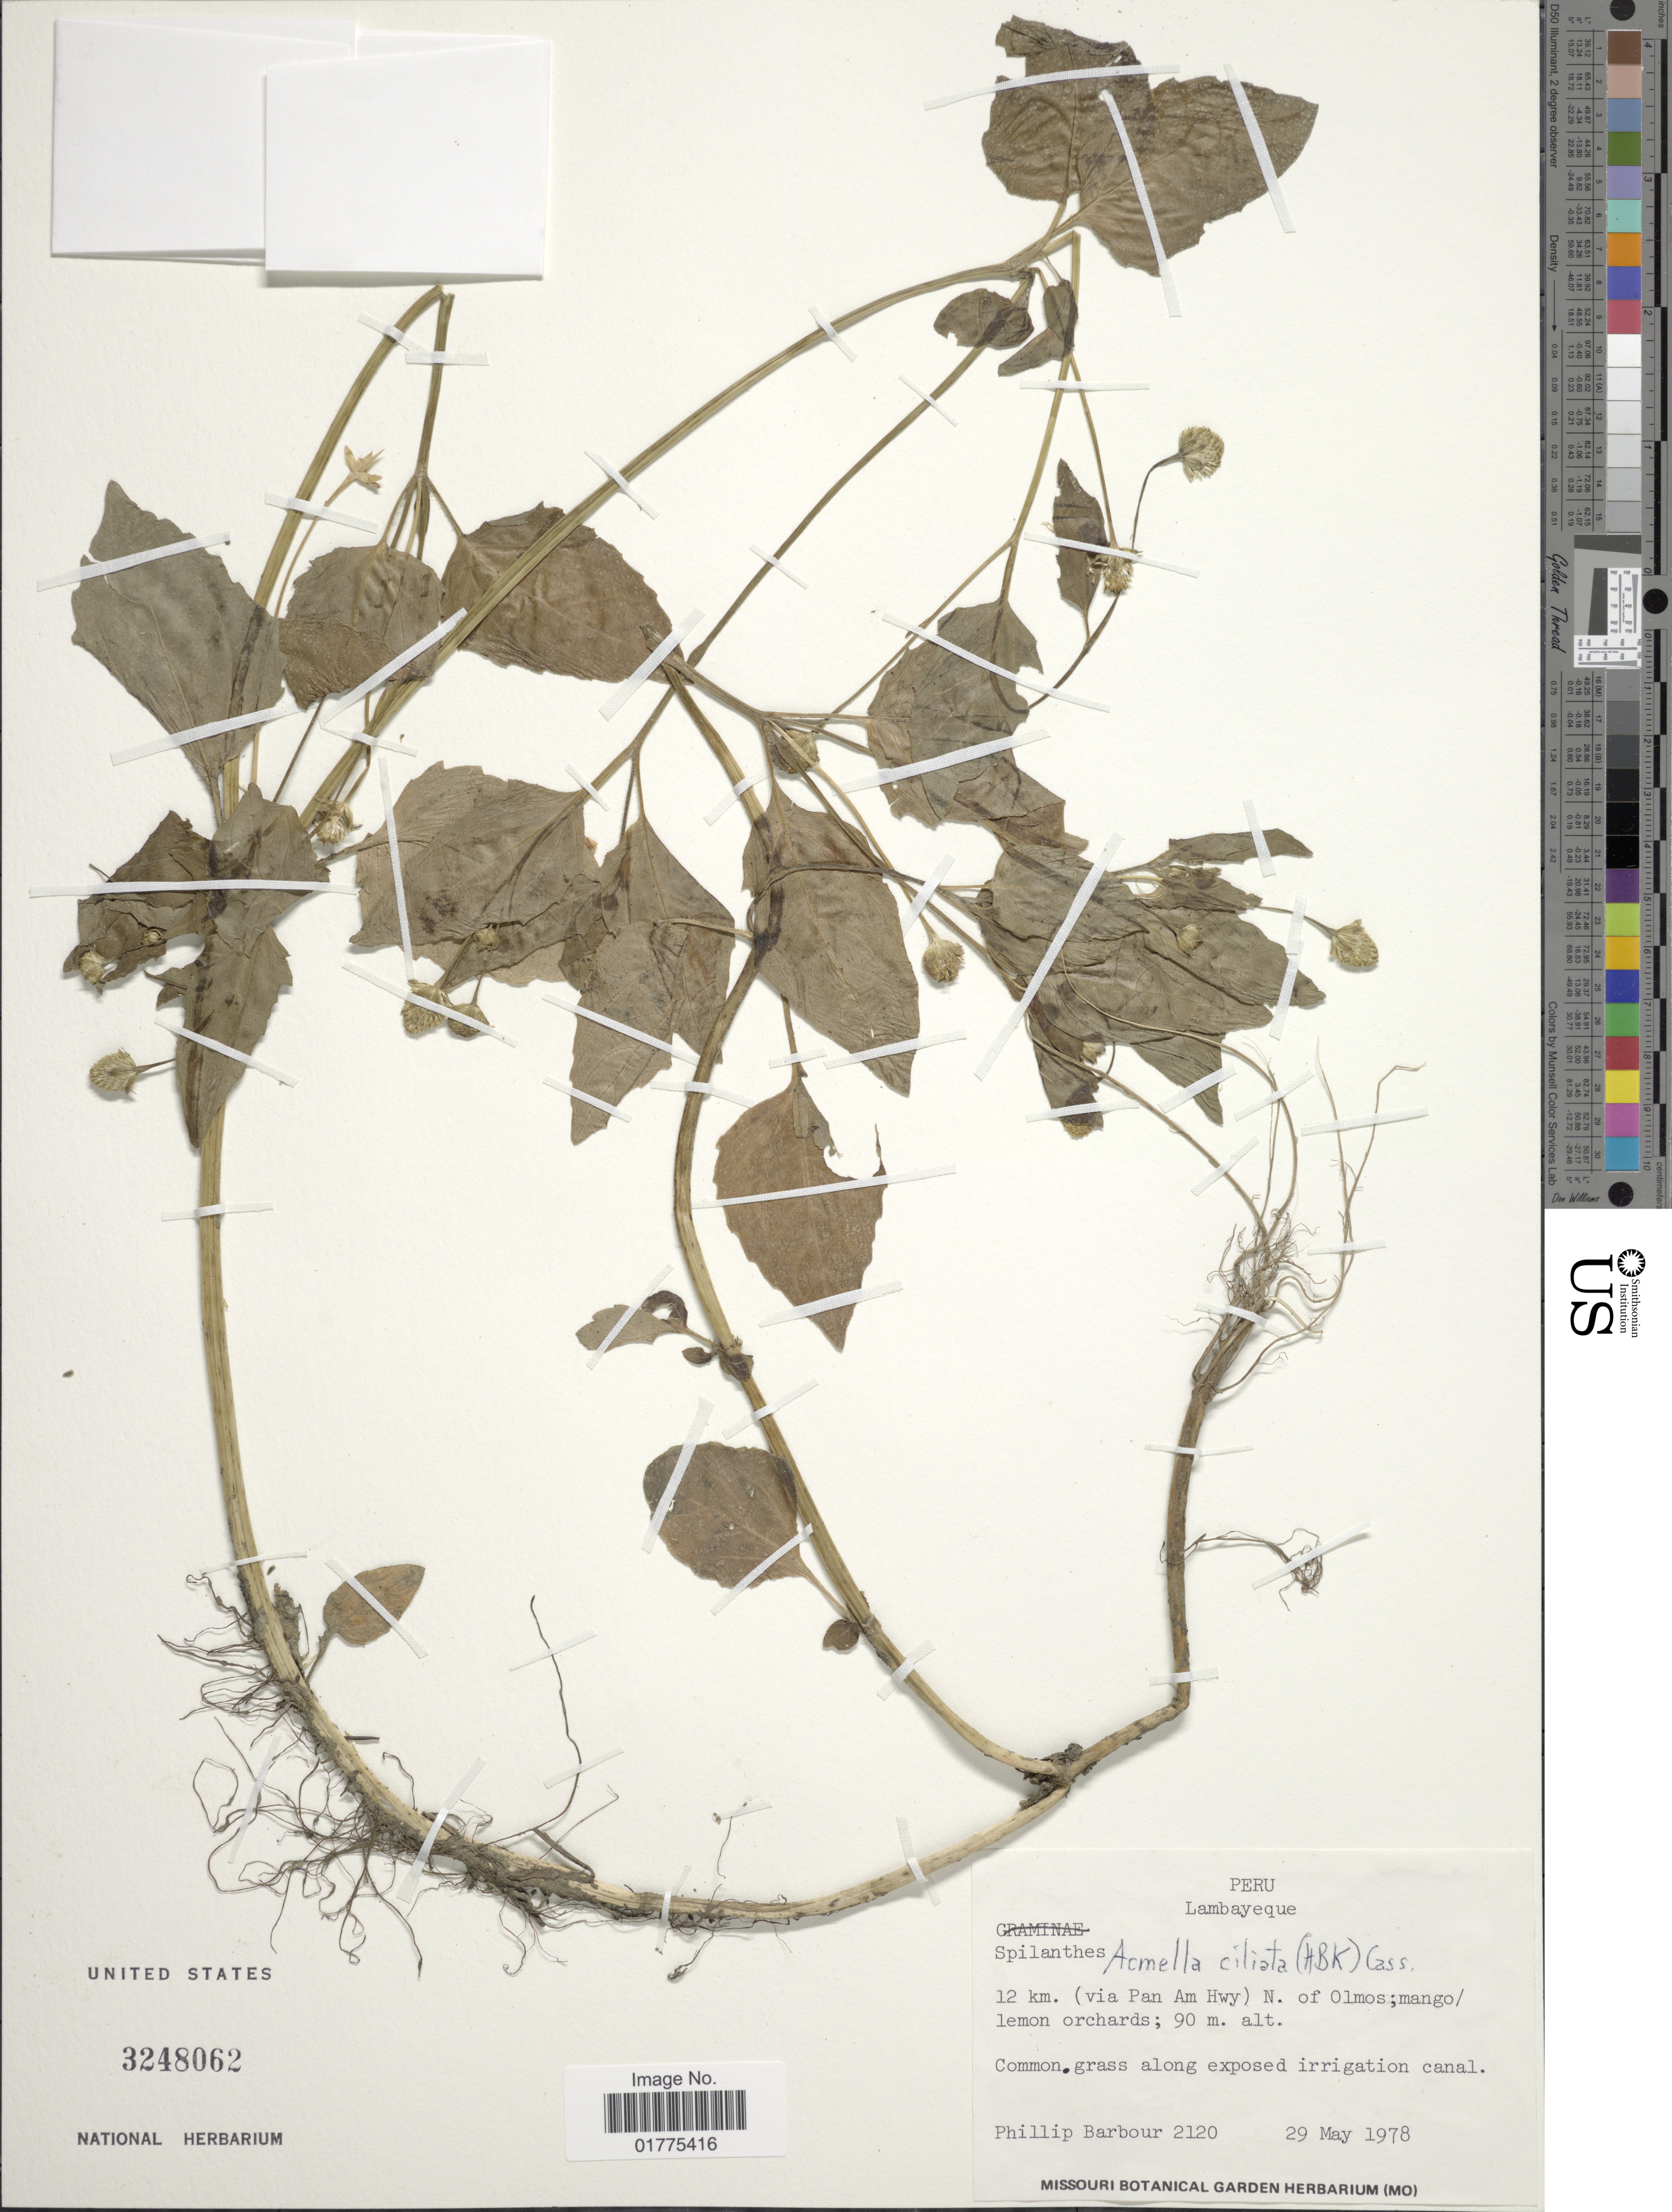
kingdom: Plantae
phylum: Tracheophyta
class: Magnoliopsida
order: Asterales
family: Asteraceae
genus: Acmella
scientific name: Acmella ciliata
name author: (Kunth) Cass.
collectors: P. Barbour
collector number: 2120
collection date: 1978-05-29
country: Peru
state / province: Lambayeque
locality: Lambayeque, 12 km (via Pan Am Hwy) N. of Olmos; mango lemon orchards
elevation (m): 90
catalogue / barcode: US 3248062